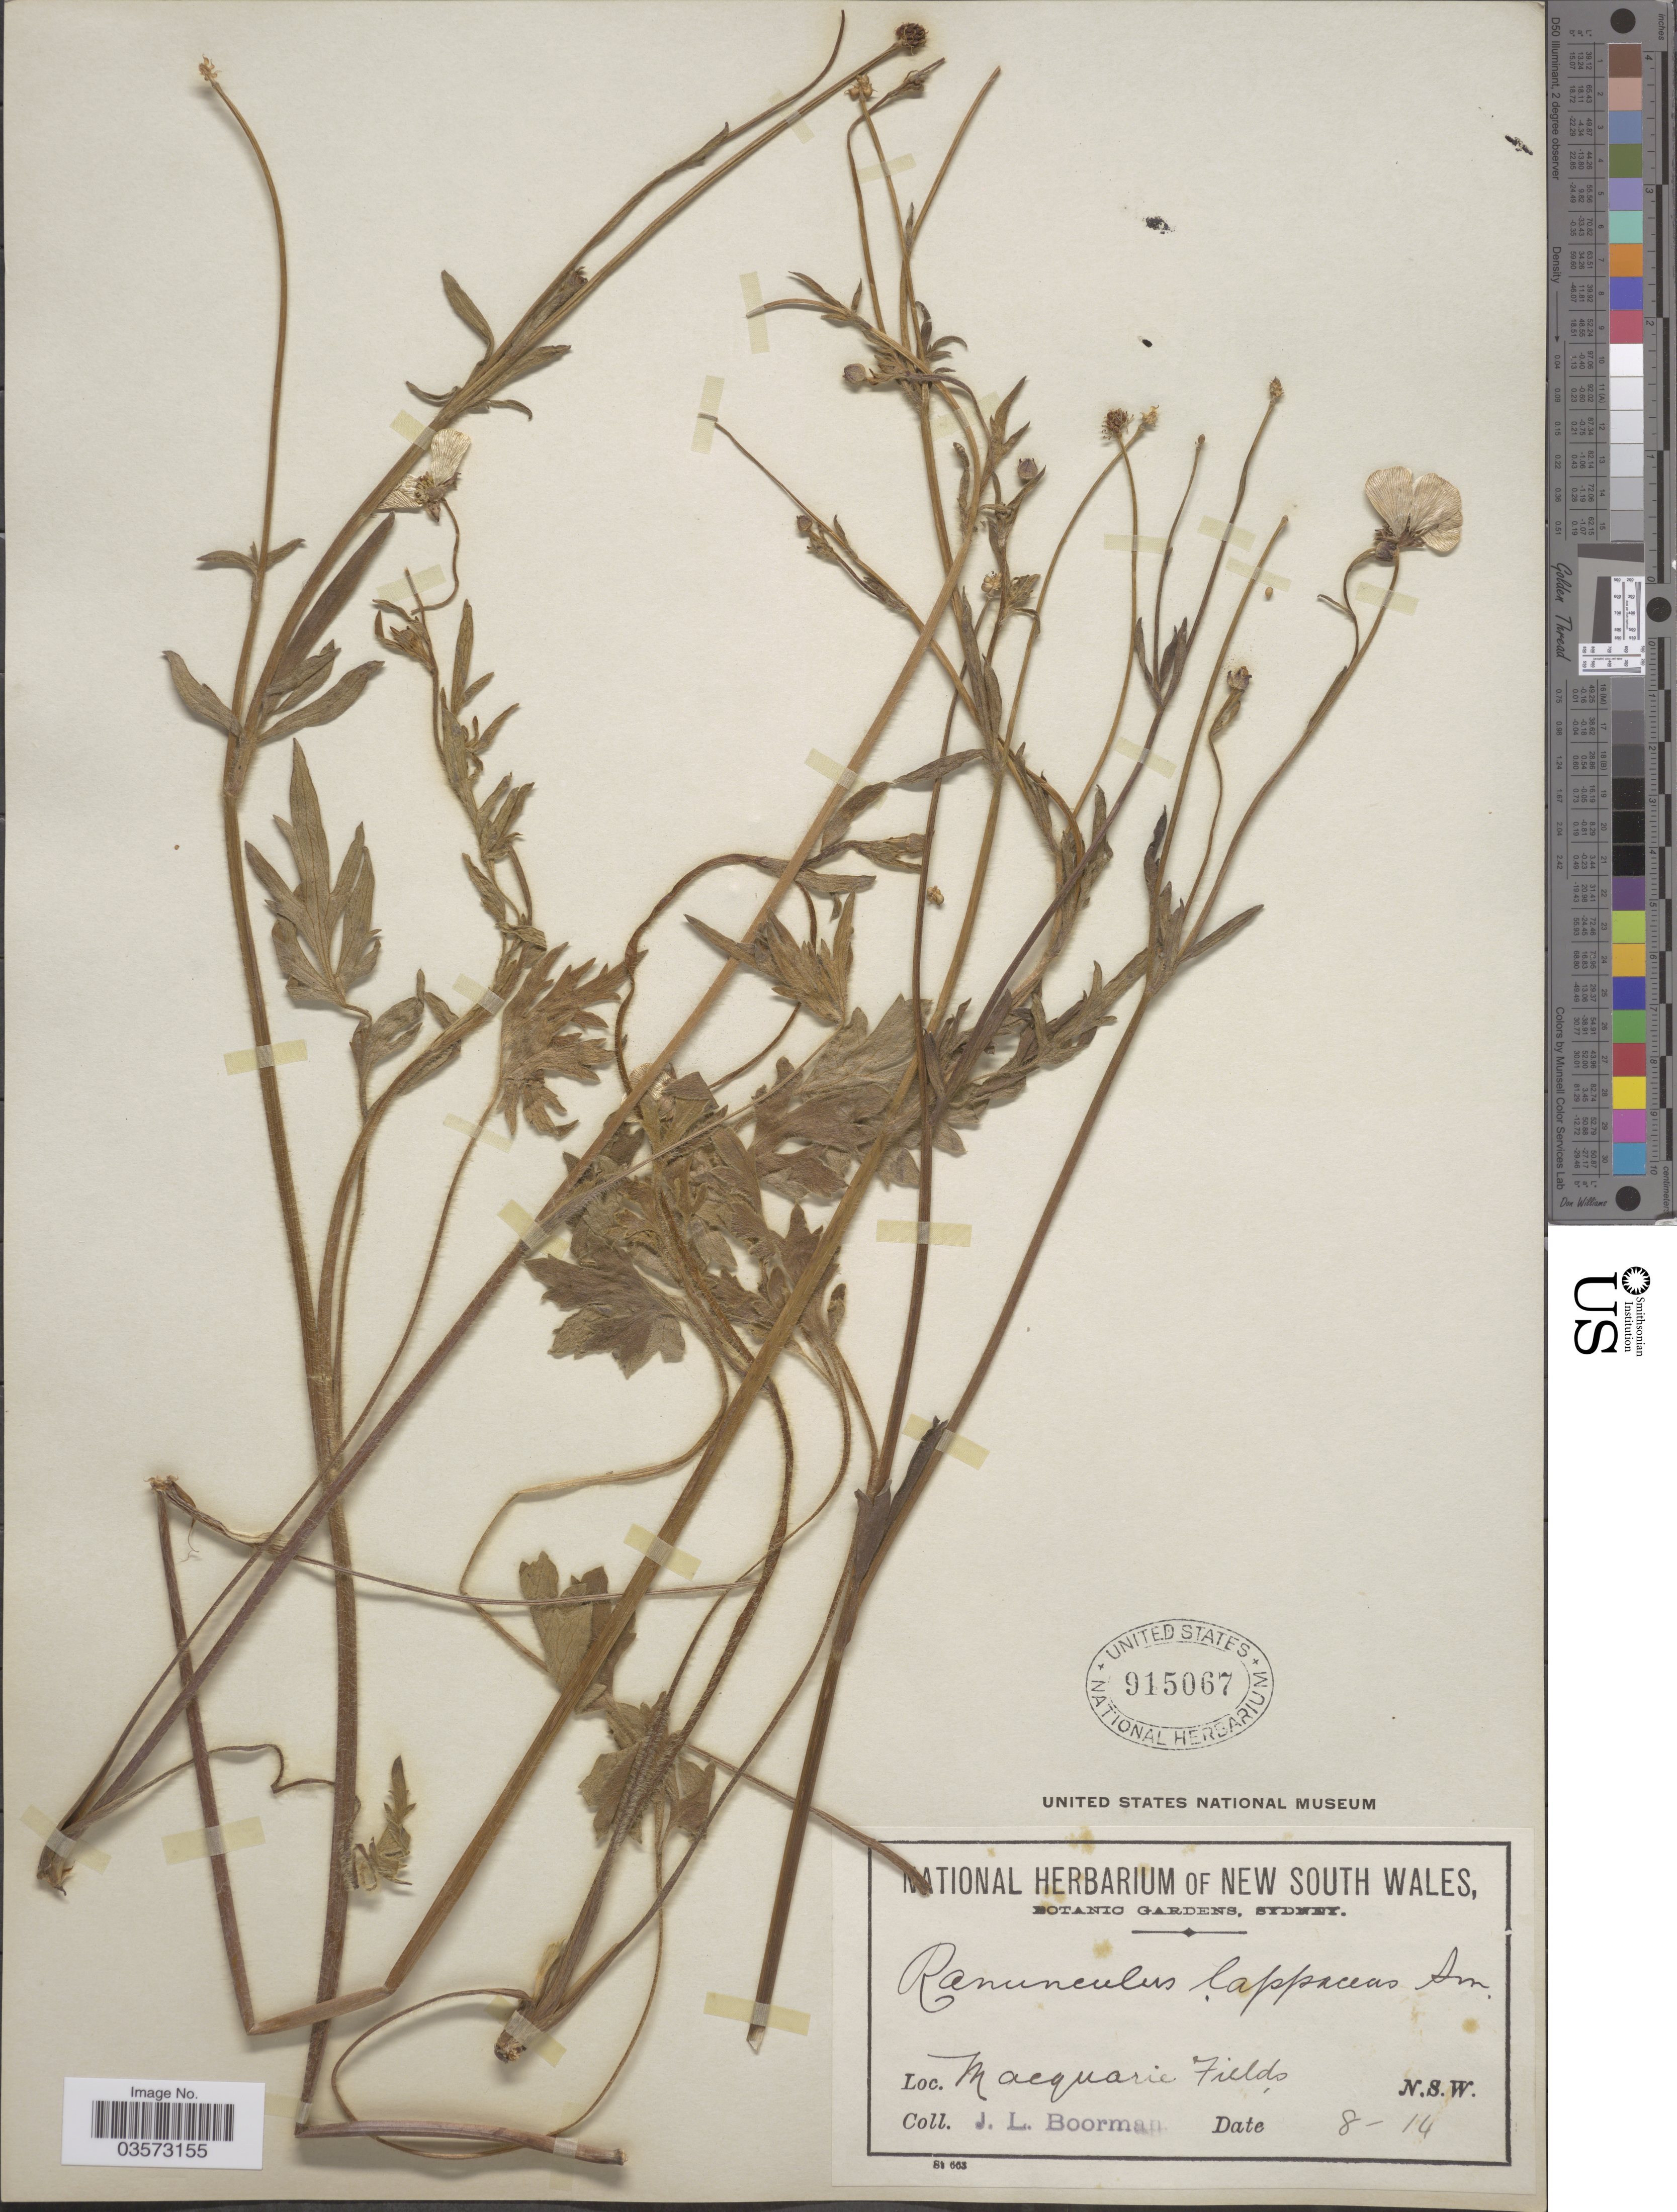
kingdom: Plantae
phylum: Tracheophyta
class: Magnoliopsida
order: Ranunculales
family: Ranunculaceae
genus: Ranunculus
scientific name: Ranunculus lappaceus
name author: Sm.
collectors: J. Boorman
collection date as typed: Transcribed d/m/y: /8/14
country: Australia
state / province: New South Wales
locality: Macquarie Fields.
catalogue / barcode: US 915067